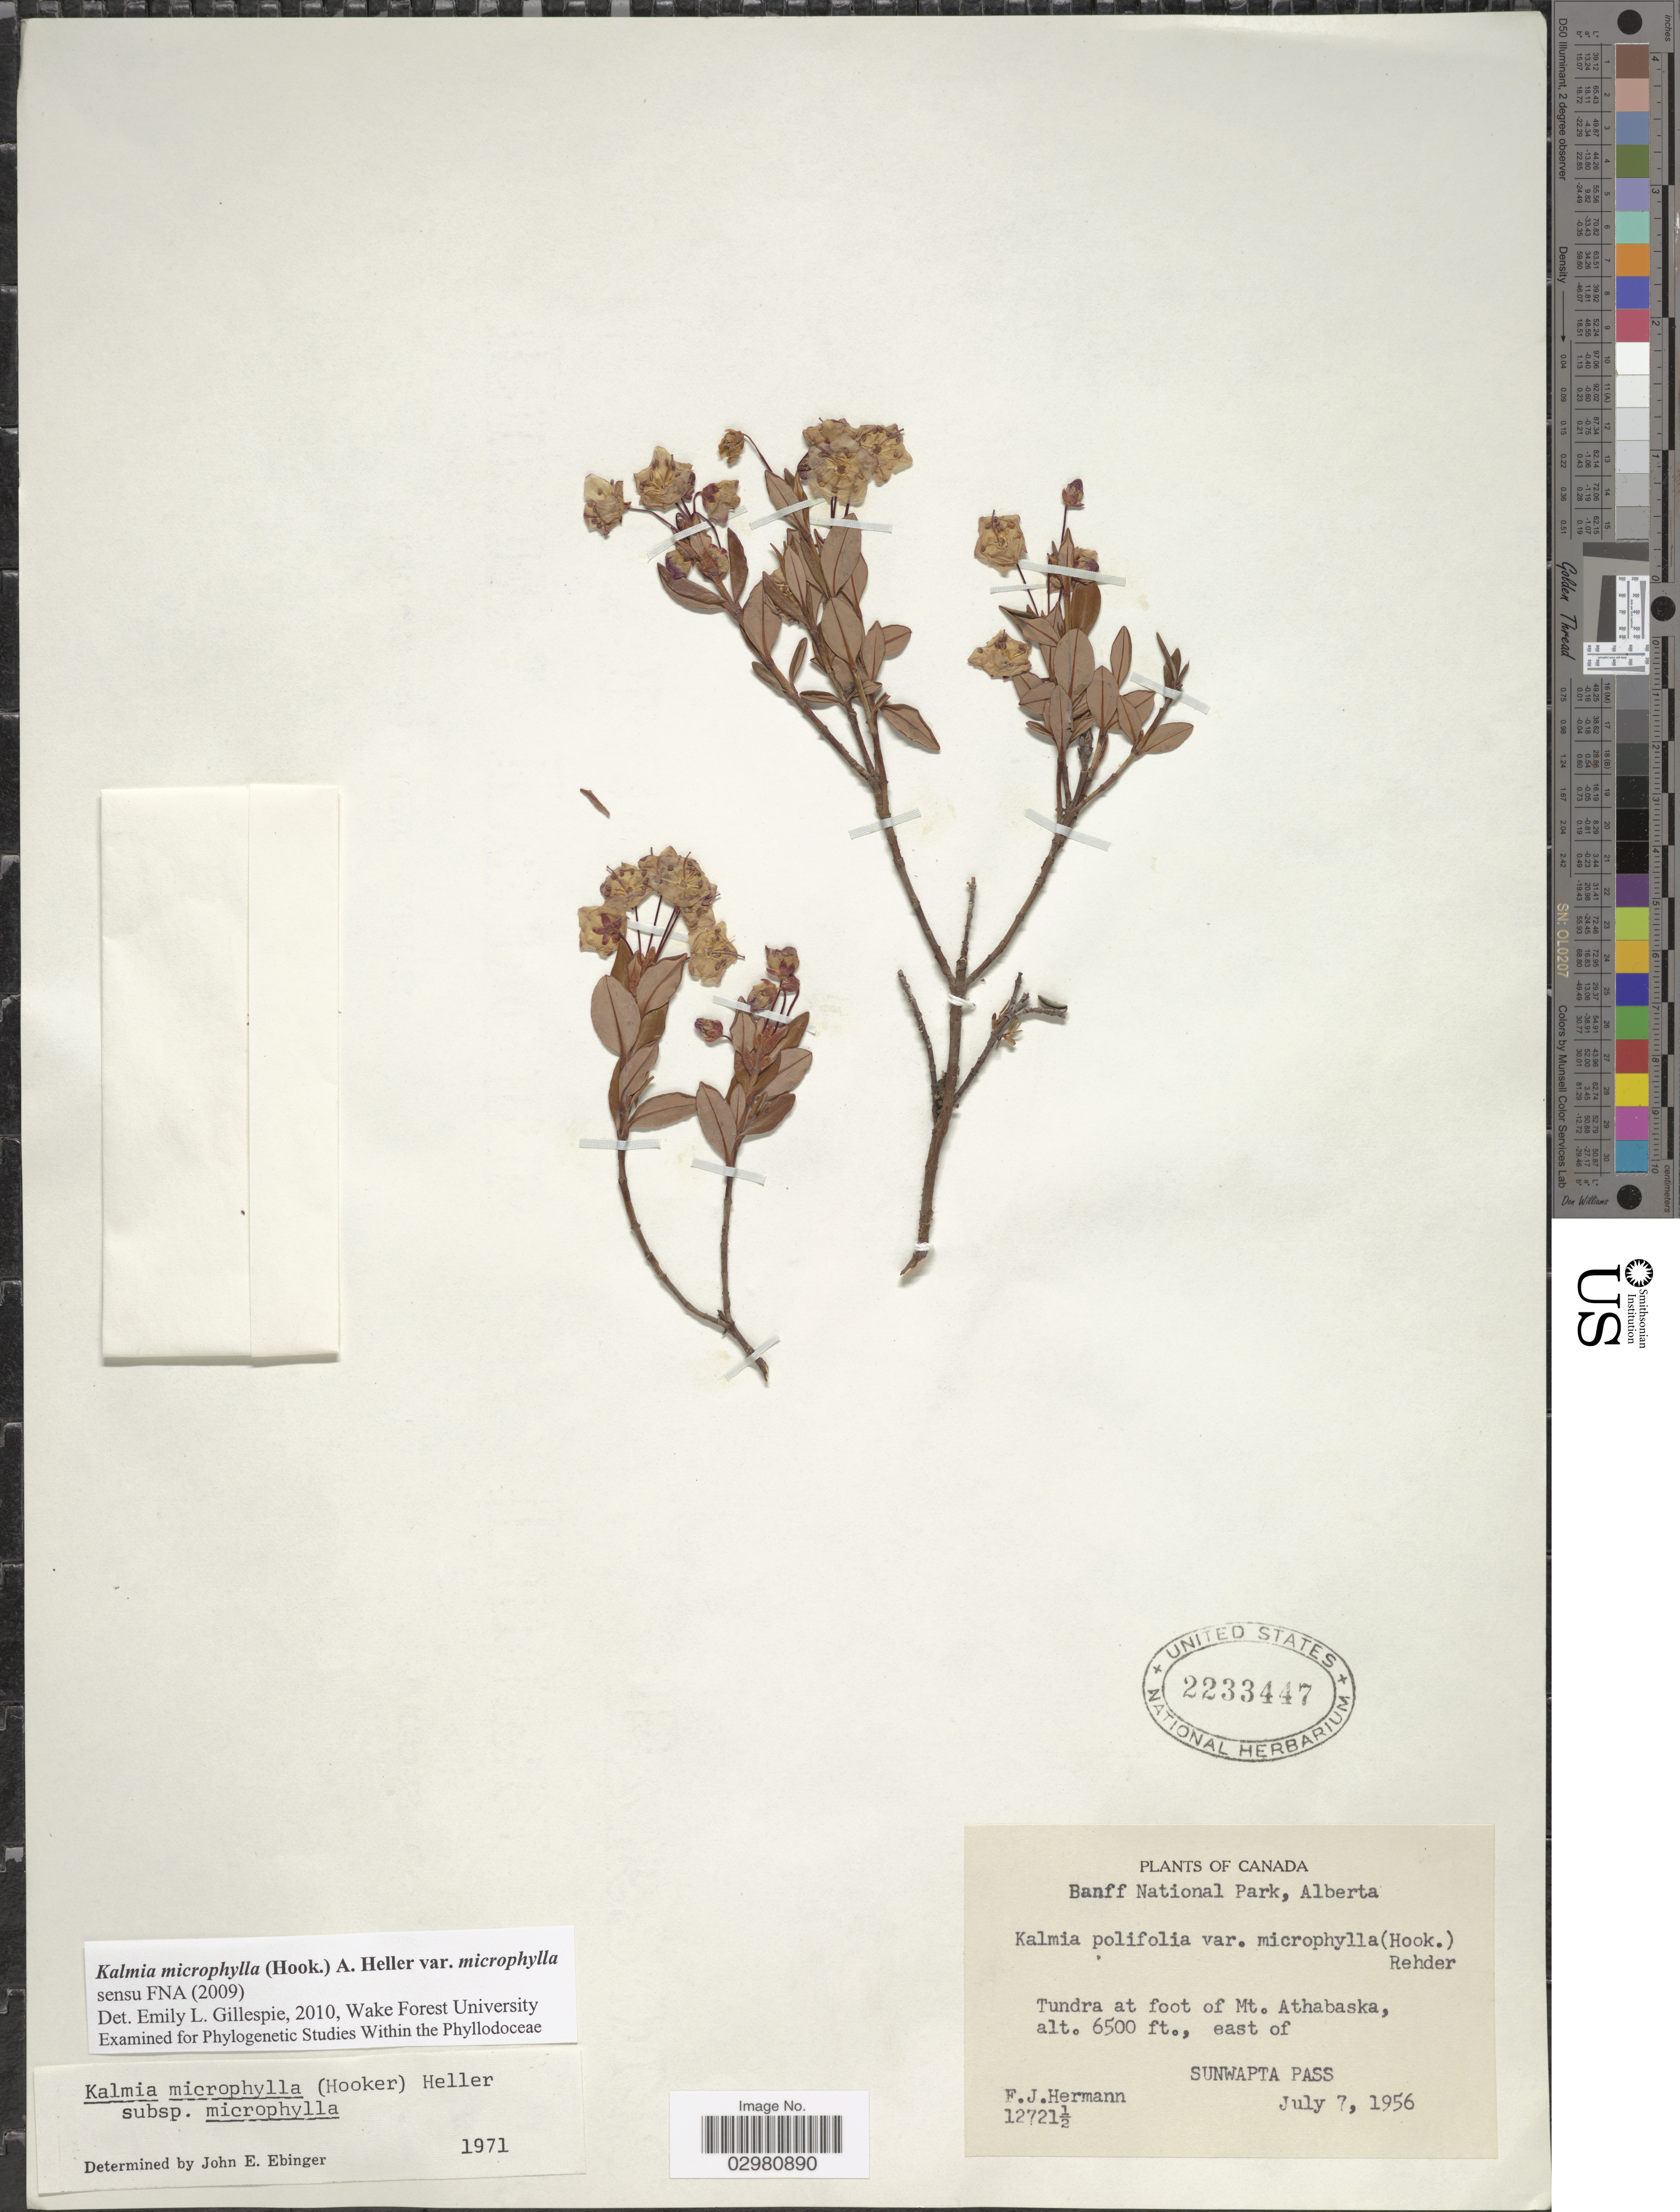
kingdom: Plantae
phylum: Tracheophyta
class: Magnoliopsida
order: Ericales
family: Ericaceae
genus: Kalmia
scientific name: Kalmia microphylla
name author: (Hook.) A. Heller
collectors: F. J. Hermann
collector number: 12721½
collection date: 1956-07-07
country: Canada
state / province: Alberta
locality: Banff National Park. Tundra at foot of Mt. Athabaska, east of Sunwapta Pass.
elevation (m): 1981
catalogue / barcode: US 2233447